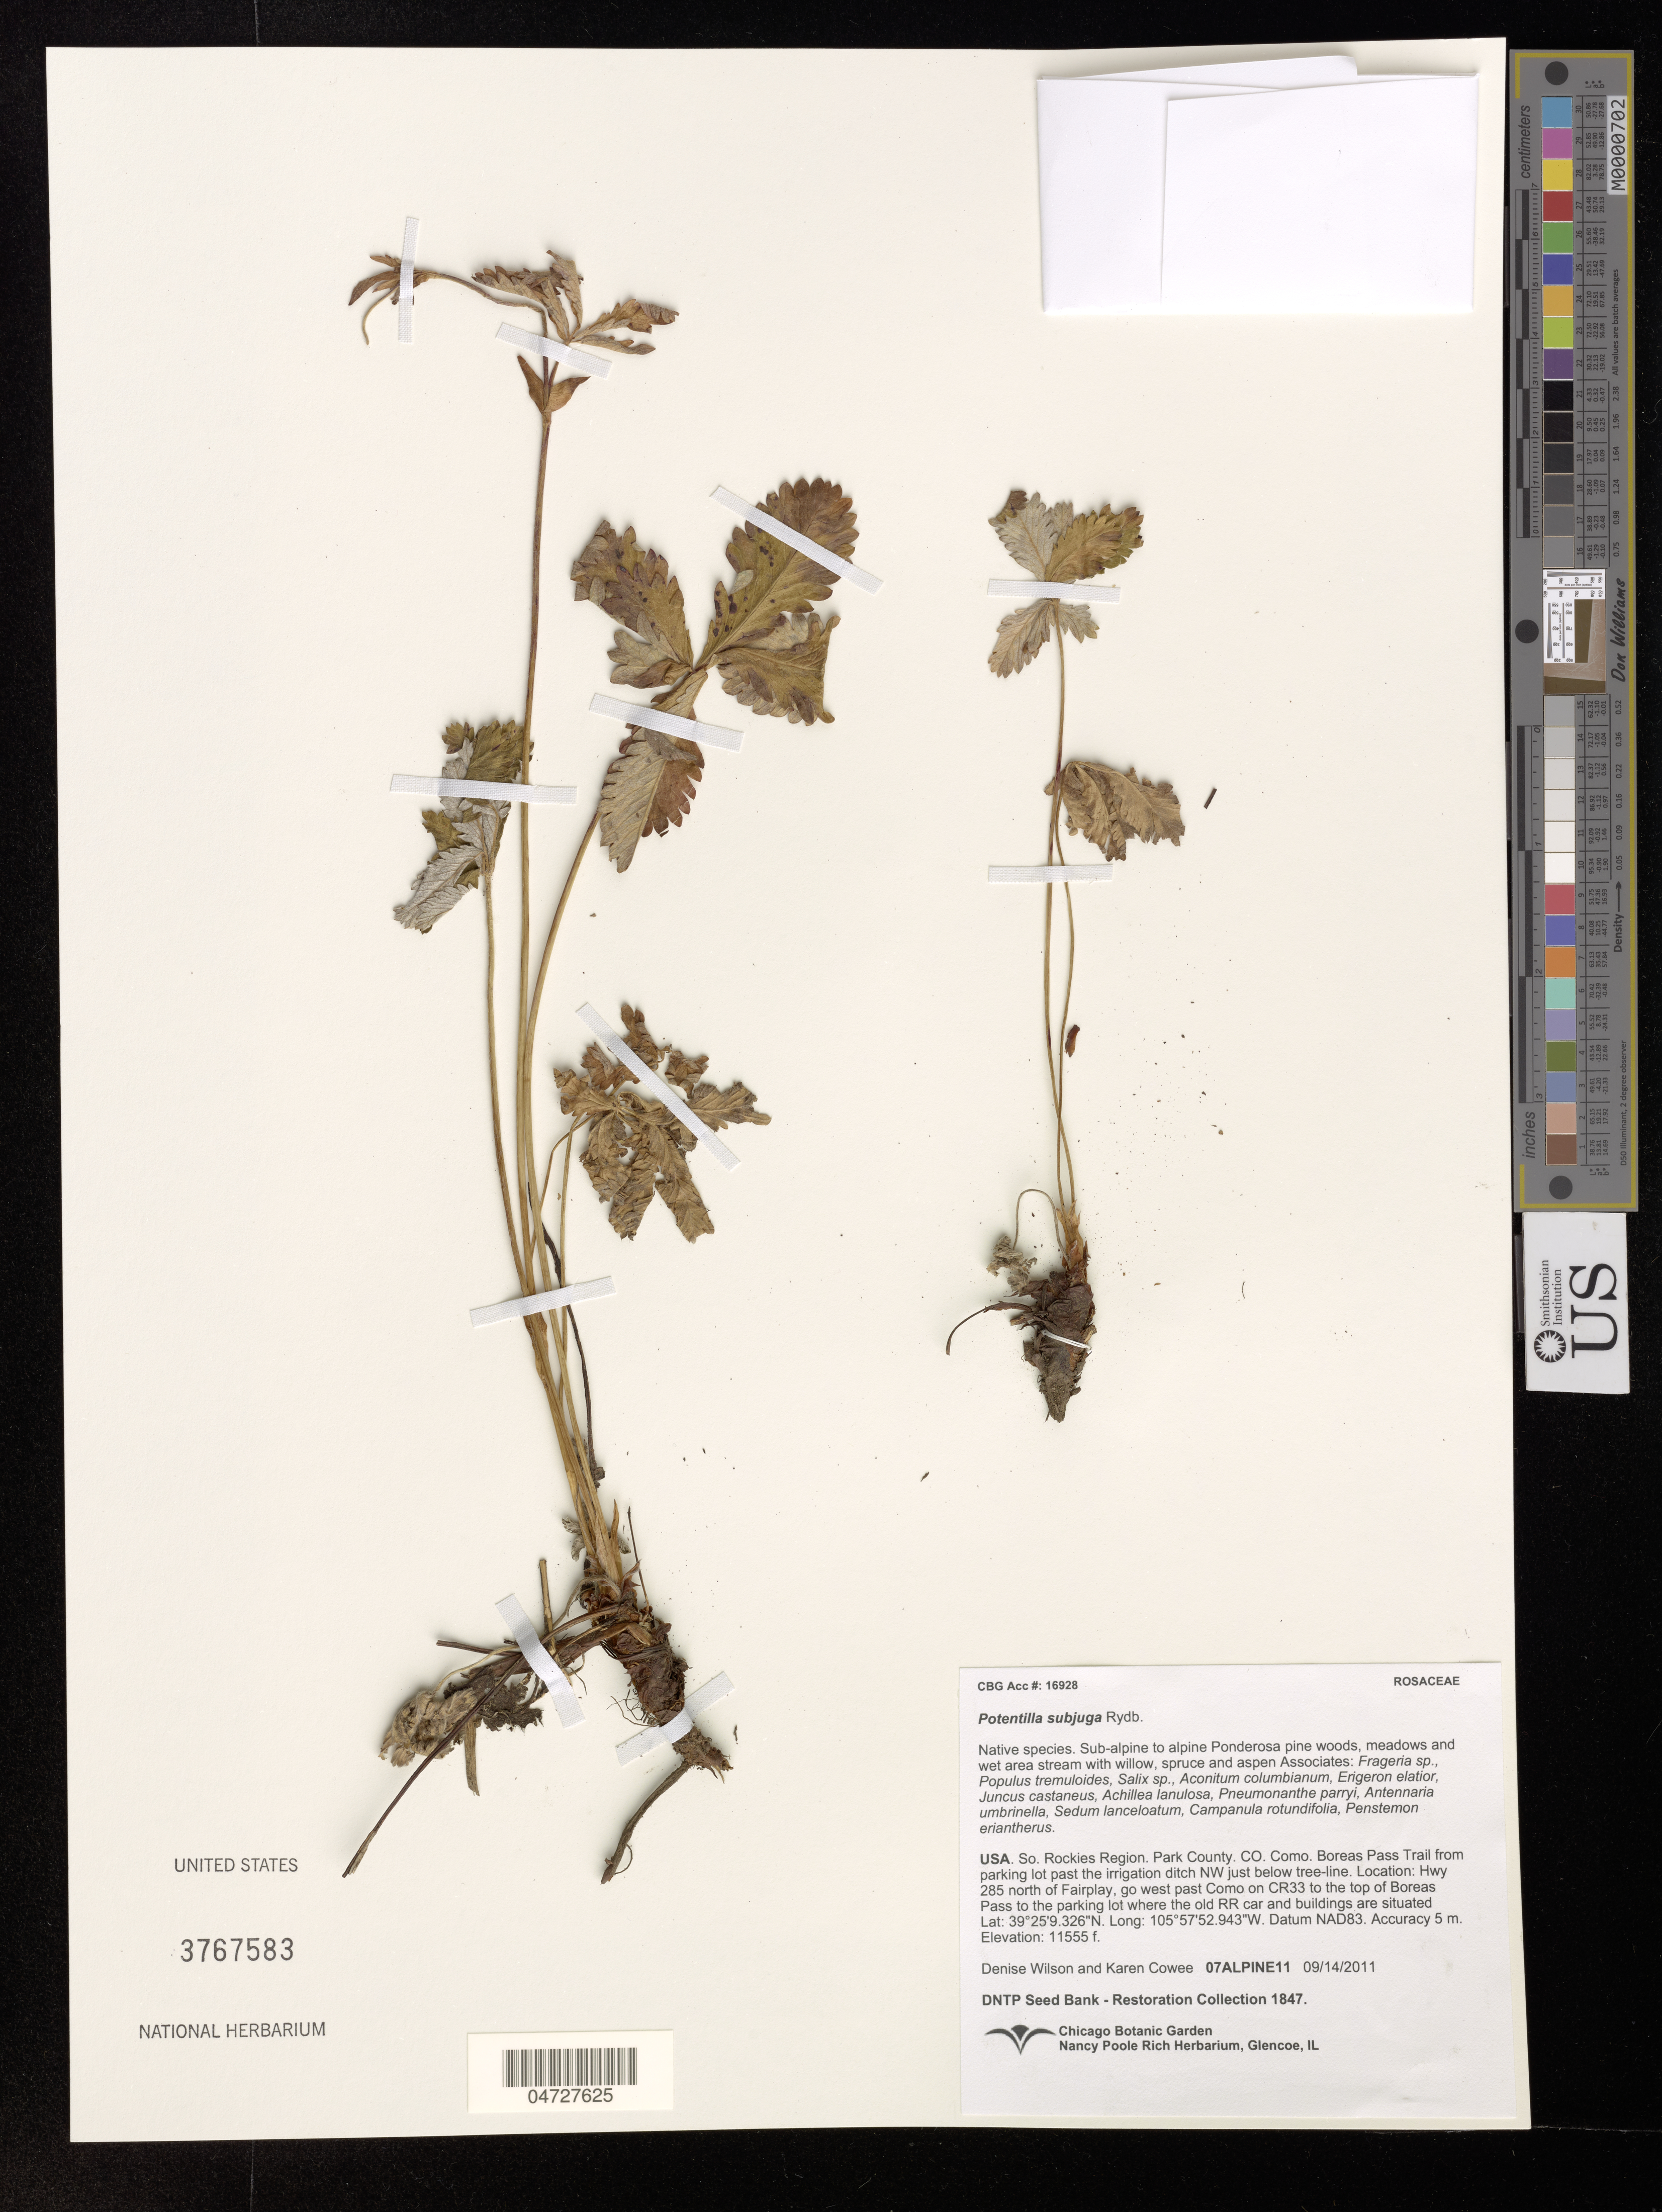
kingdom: Plantae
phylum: Tracheophyta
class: Magnoliopsida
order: Rosales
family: Rosaceae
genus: Potentilla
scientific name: Potentilla subjuga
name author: Rydb.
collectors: D. Wilson & K. Cowee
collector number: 07ALPINE11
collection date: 2011-09-14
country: United States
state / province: Colorado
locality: So. Rockies Region. Park County. Boreas Pass Trail from parking lot past the irrigation ditch NE just below tree-line. Hwy 285 north of Fairplay, go west past Como on CR33 to the top of Boreas Pass to the parking lot where the old RR car and buildings are situated.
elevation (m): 3522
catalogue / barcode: US 3767583